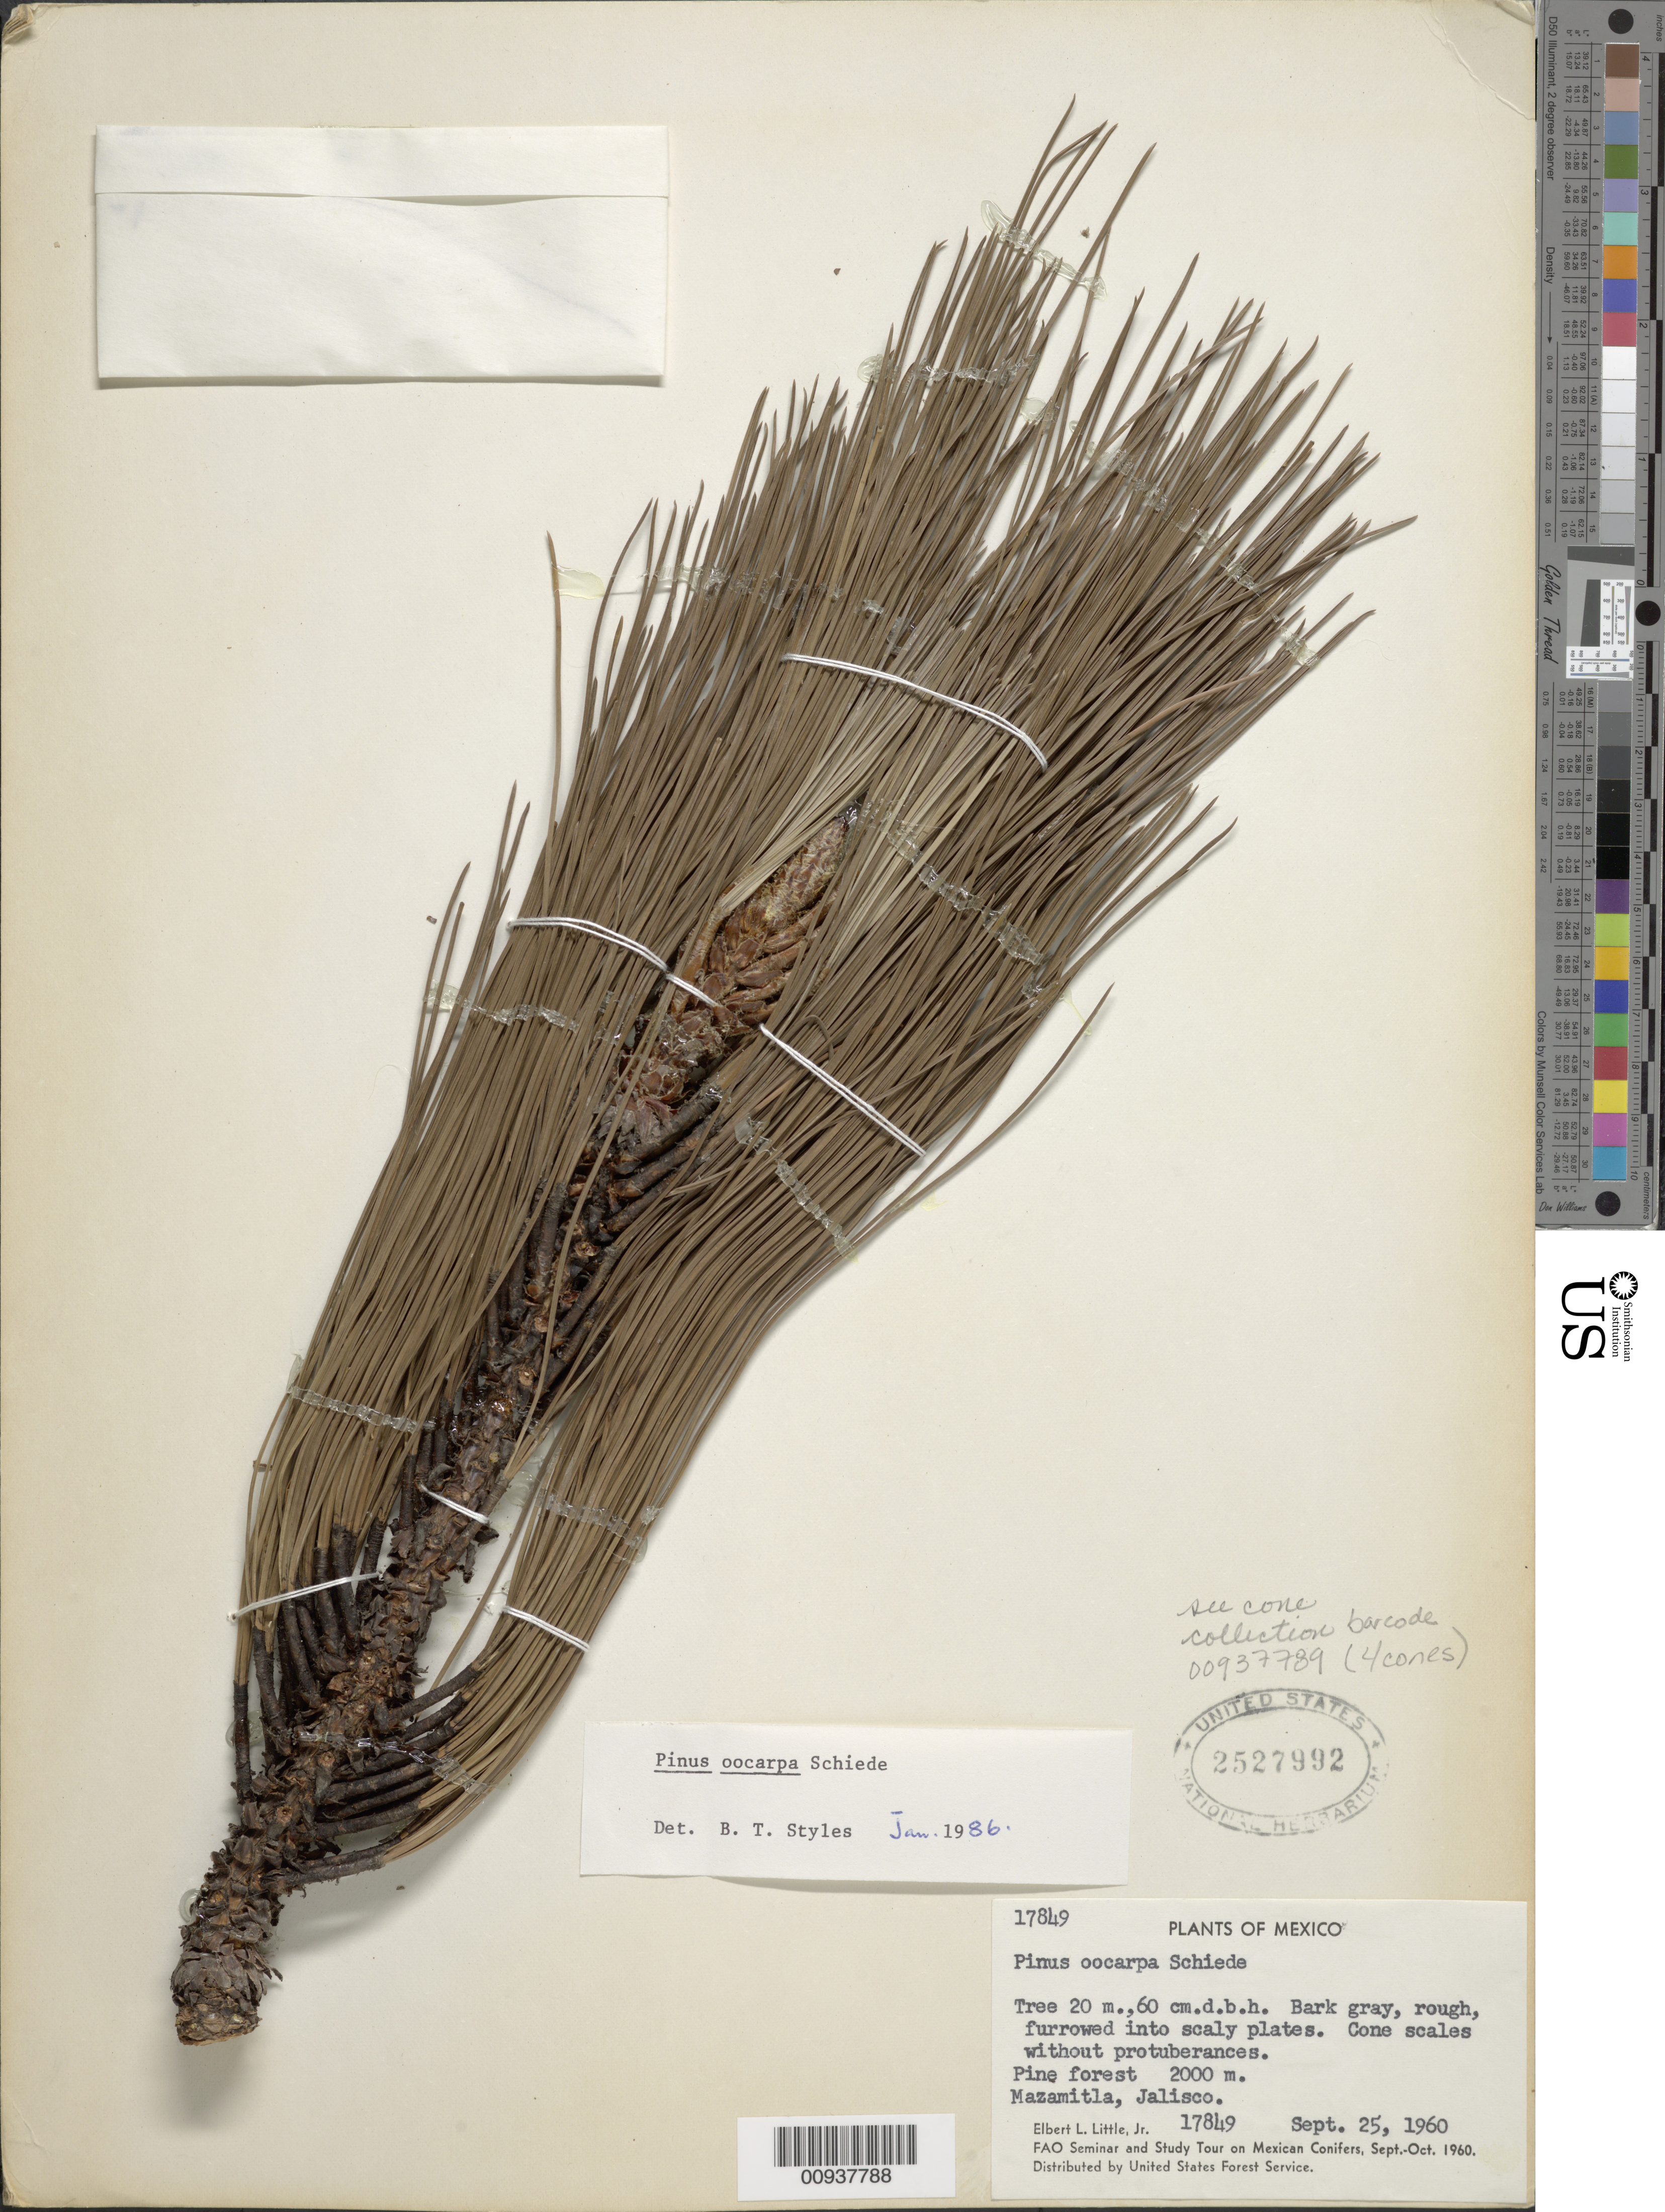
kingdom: Plantae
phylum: Tracheophyta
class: Pinopsida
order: Pinales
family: Pinaceae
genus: Pinus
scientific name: Pinus oocarpa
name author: Schiede ex Schltdl.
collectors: E. L. Little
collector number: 17849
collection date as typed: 25 Sep 1960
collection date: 1960-09-25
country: Mexico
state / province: Jalisco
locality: Mazamitla.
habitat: Pine forest.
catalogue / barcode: US 2527992